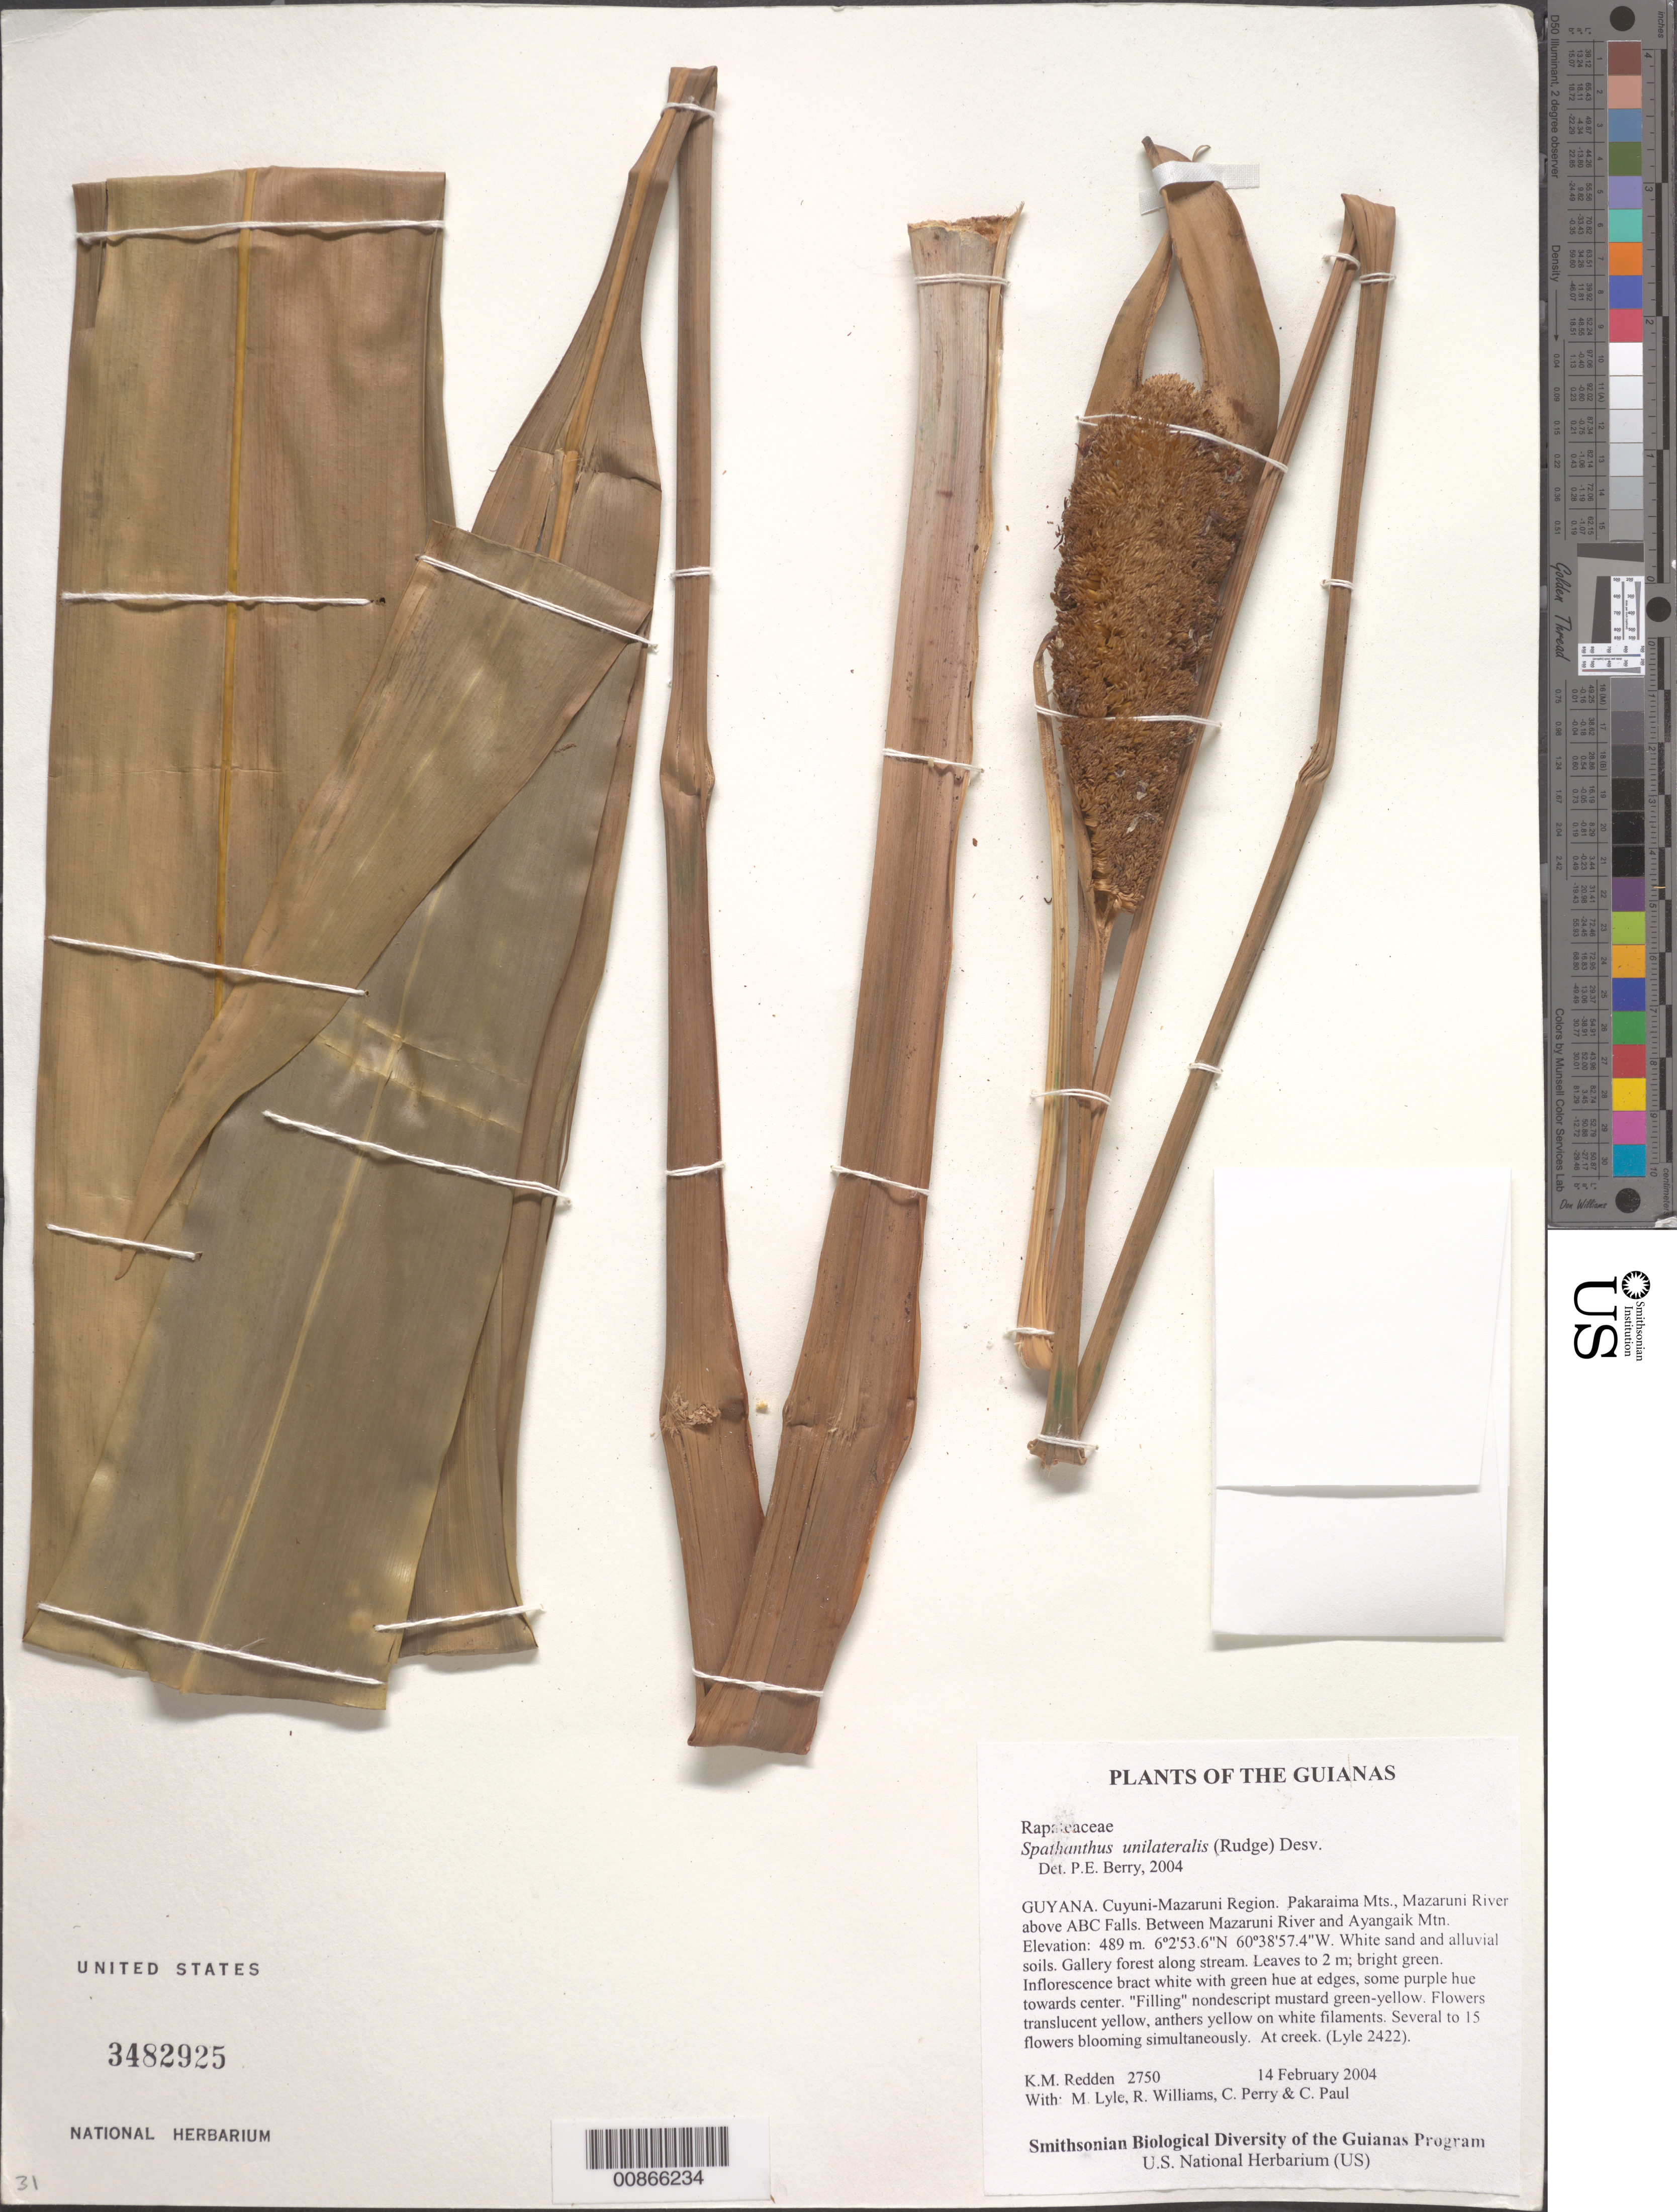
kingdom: Plantae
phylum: Tracheophyta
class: Liliopsida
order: Poales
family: Rapateaceae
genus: Spathanthus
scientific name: Spathanthus unilateralis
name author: (Rudge) Desv.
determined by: Berry, P. E., (WIS), University of Wisconsin - Madison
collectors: K. M. Redden, M. Lyle, R. Williams, C. Perry & C. Paul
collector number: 2750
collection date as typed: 14 February 2004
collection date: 2004-02-14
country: Guyana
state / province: Cuyuni-Mazaruni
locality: Pakaraima Mts., Mazaruni River above ABC Falls. Between Mazaruni River and Ayangaik Mtn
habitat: White sand and alluvial soils. Gallery forest along stream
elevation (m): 489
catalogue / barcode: US 3482925